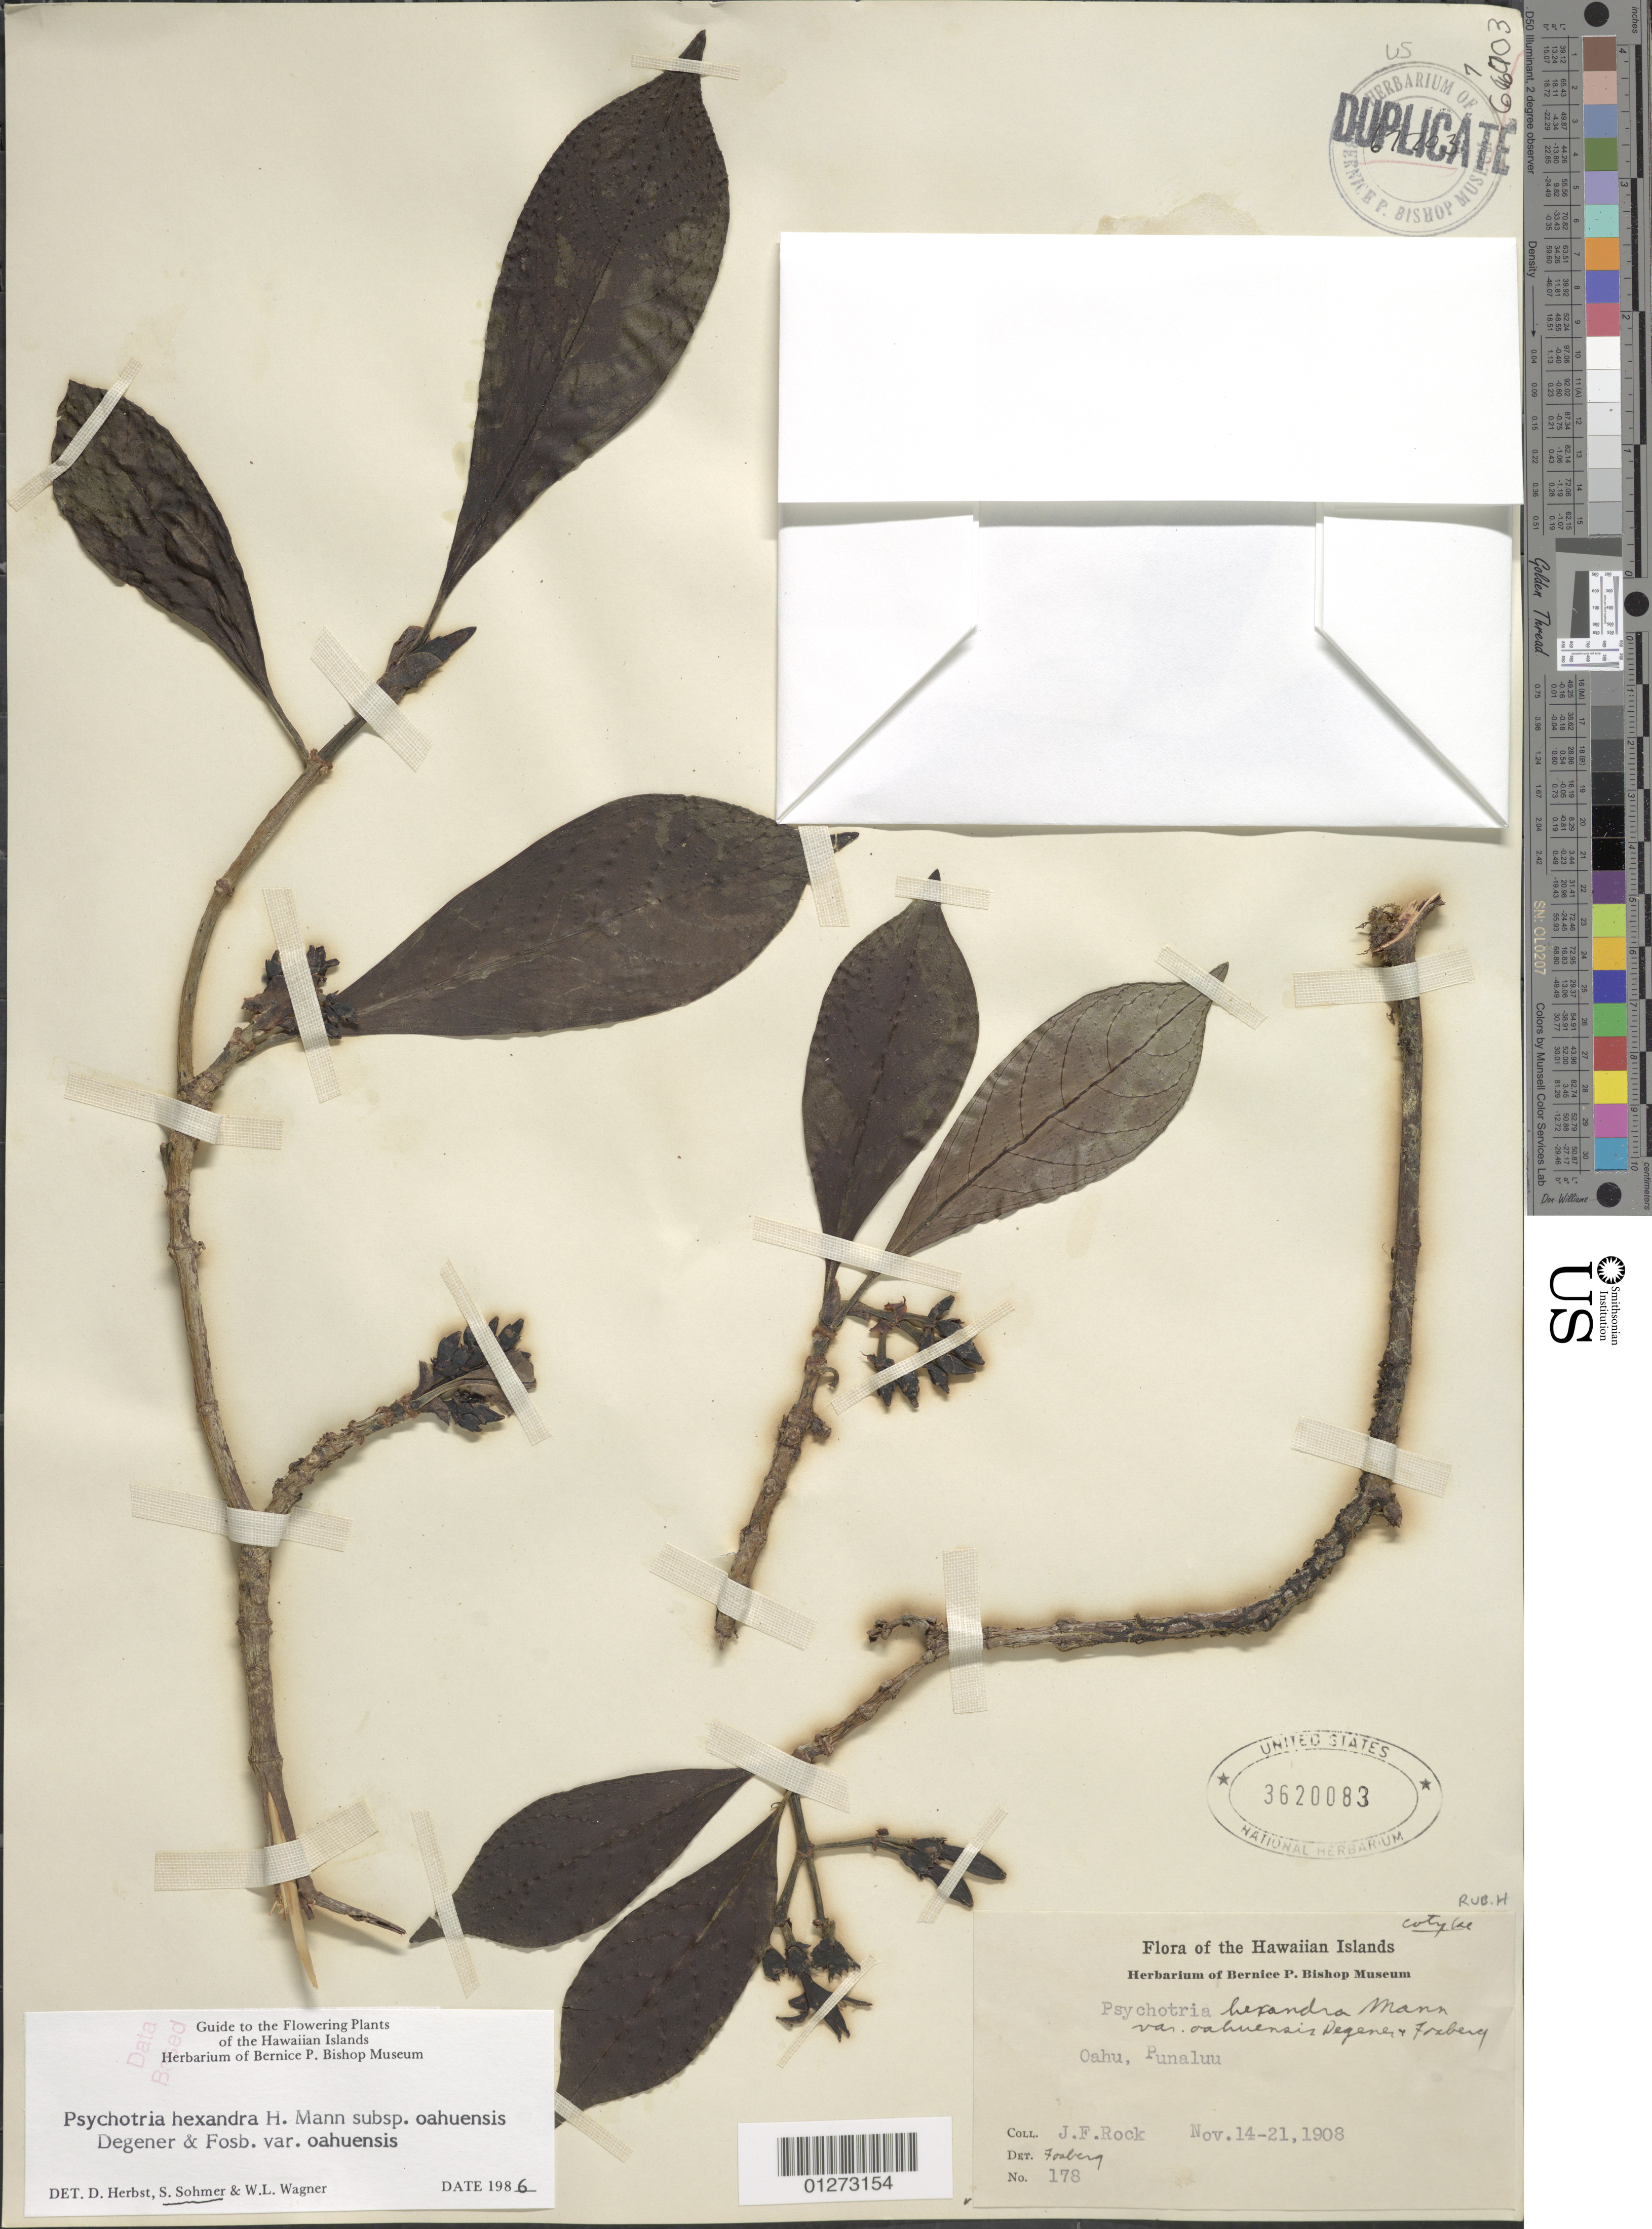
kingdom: Plantae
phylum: Tracheophyta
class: Magnoliopsida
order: Gentianales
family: Rubiaceae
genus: Psychotria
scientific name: Psychotria hexandra var. oahuensis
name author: (H. Mann) O. Deg. & Fosberg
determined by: Wagner, W. L.; Herbst, D. R.; Sohmer, S. H.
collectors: J. F. Rock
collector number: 178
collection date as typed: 14 Nov 1908 to 21 Nov 1908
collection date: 1908-11-14/1908-11-21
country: United States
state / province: Hawaii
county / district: Honolulu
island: Oahu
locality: Koolau Mts, Punaluu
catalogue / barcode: US 3620083